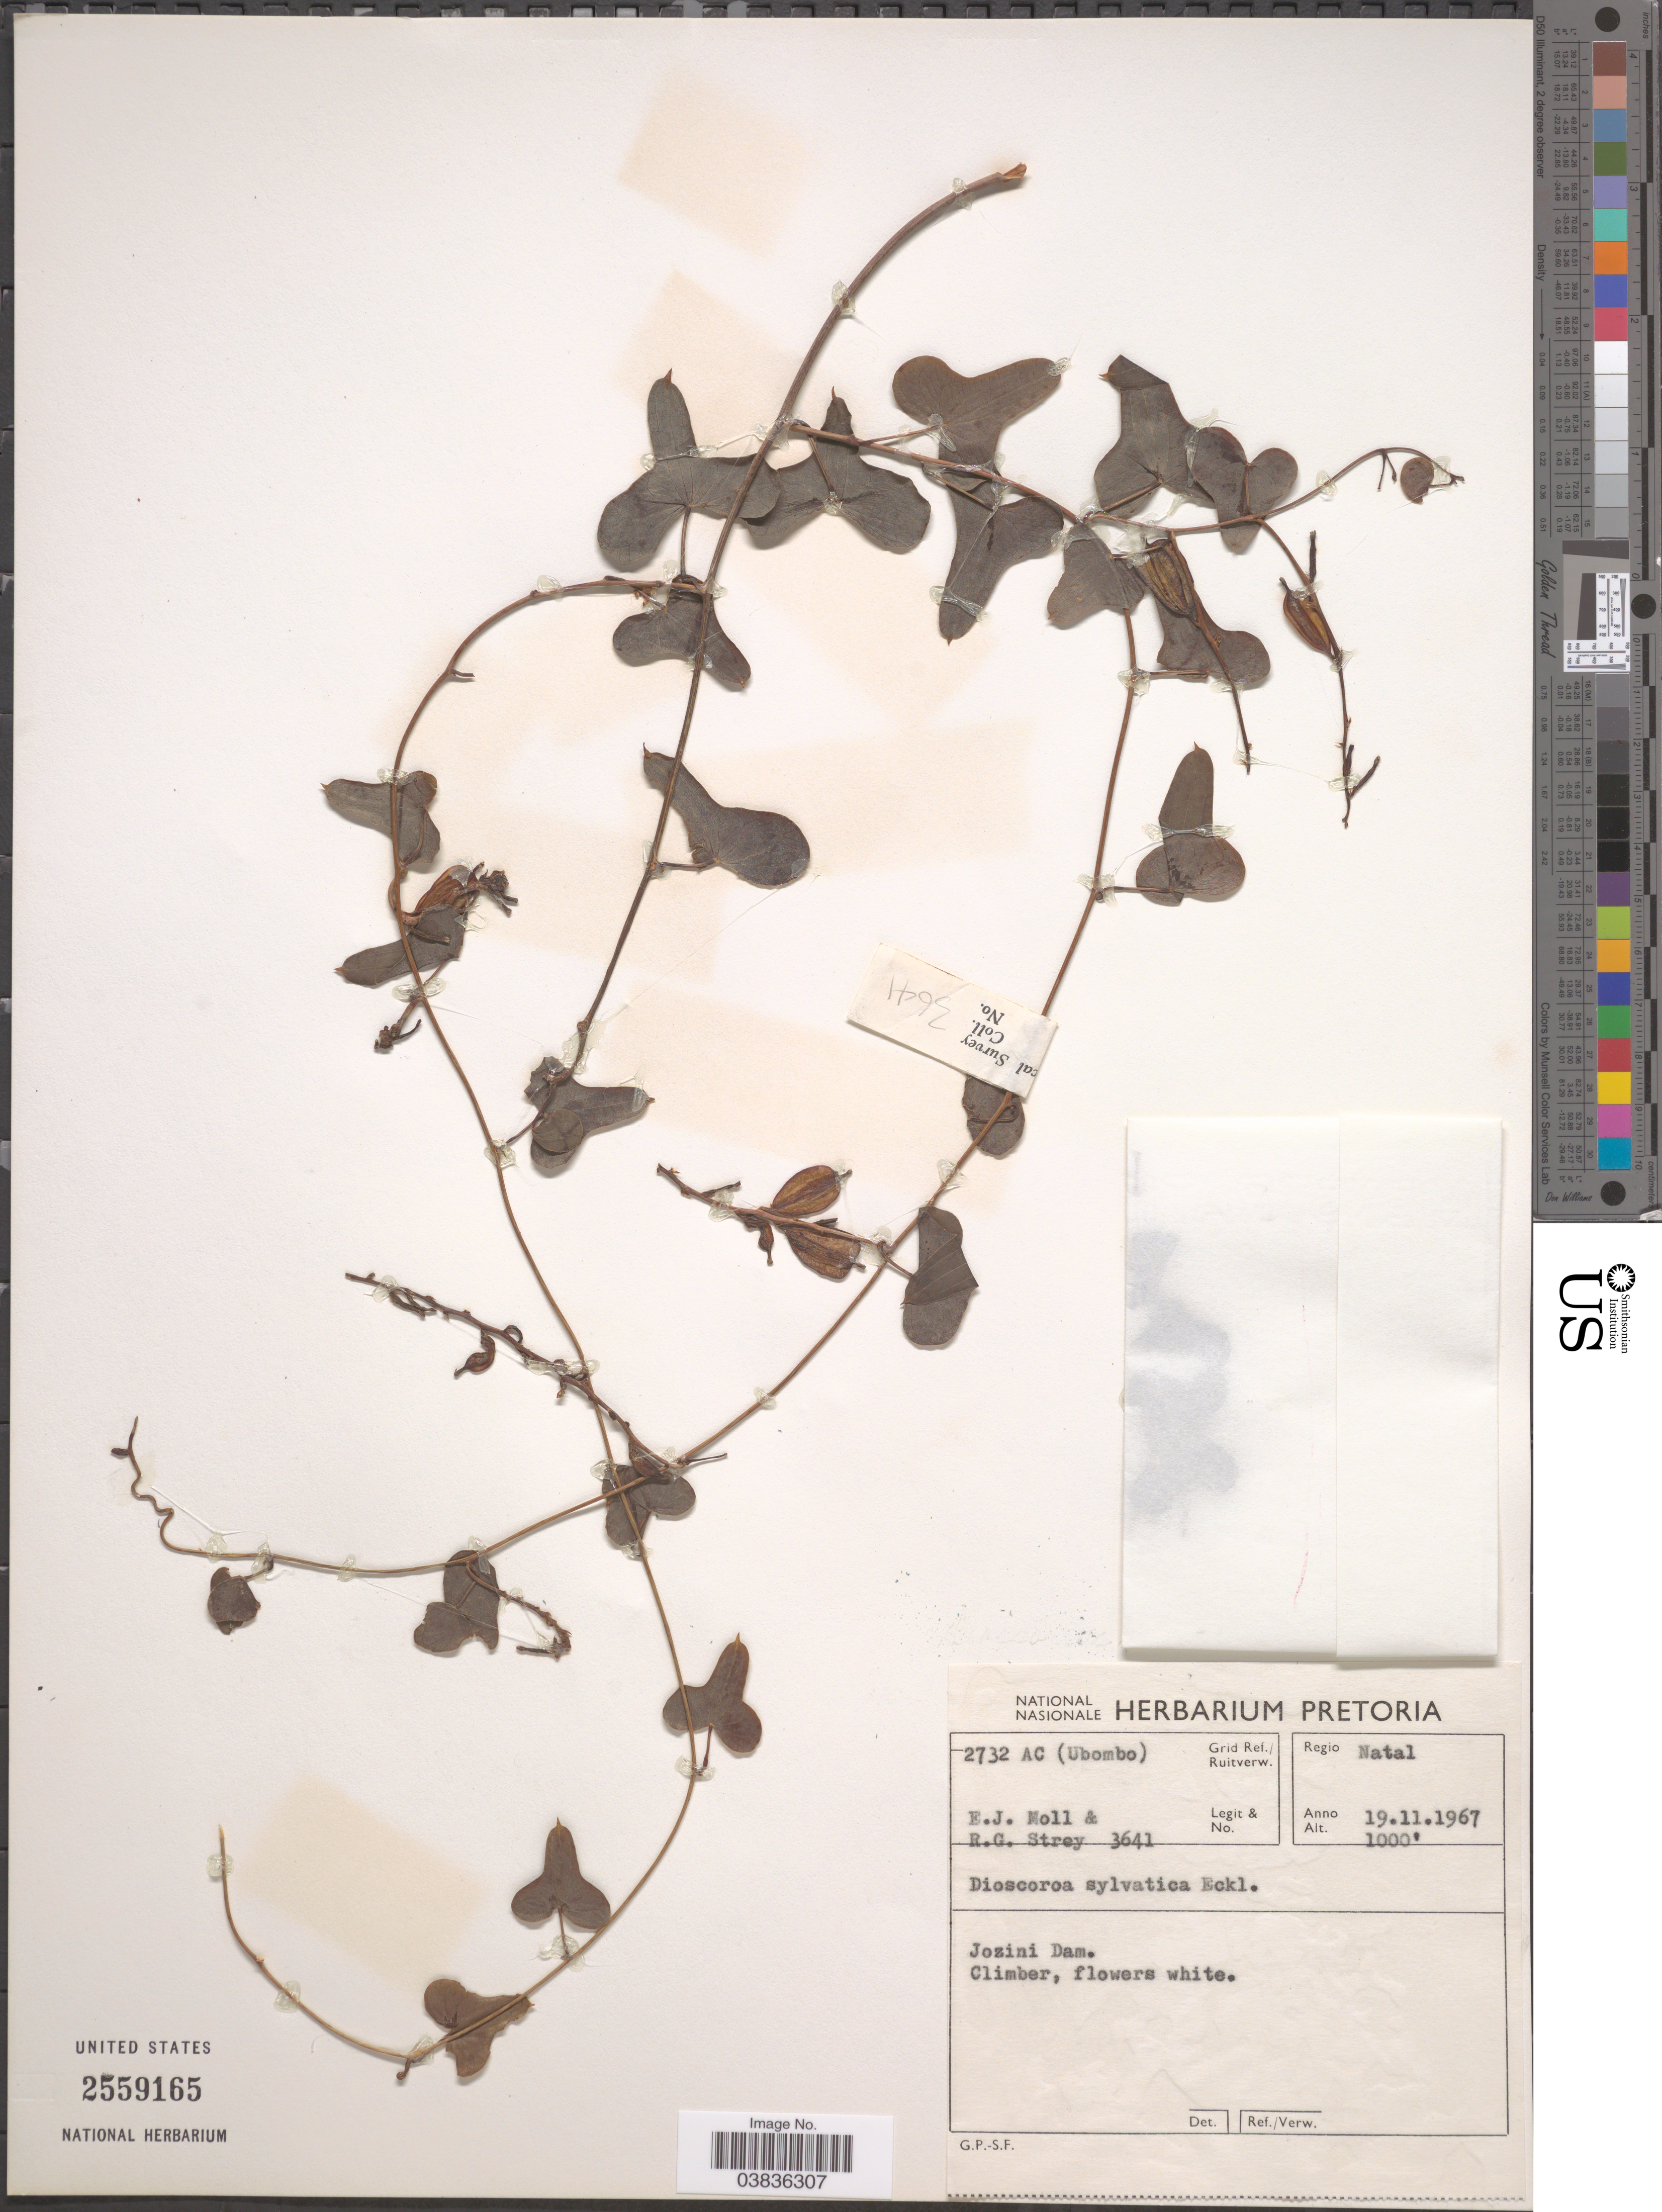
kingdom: Plantae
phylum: Tracheophyta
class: Liliopsida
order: Dioscoreales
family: Dioscoreaceae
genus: Dioscorea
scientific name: Dioscorea sylvatica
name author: Eckl.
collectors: E. J. Moll & R. G. Strey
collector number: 3641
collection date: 1967-11-19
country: South Africa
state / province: KwaZulu-Natal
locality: Grid Ref./Ruitverw. 2732 AC (Ubombo). Regio Natal. Jozini Dam.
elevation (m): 305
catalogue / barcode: US 2559165